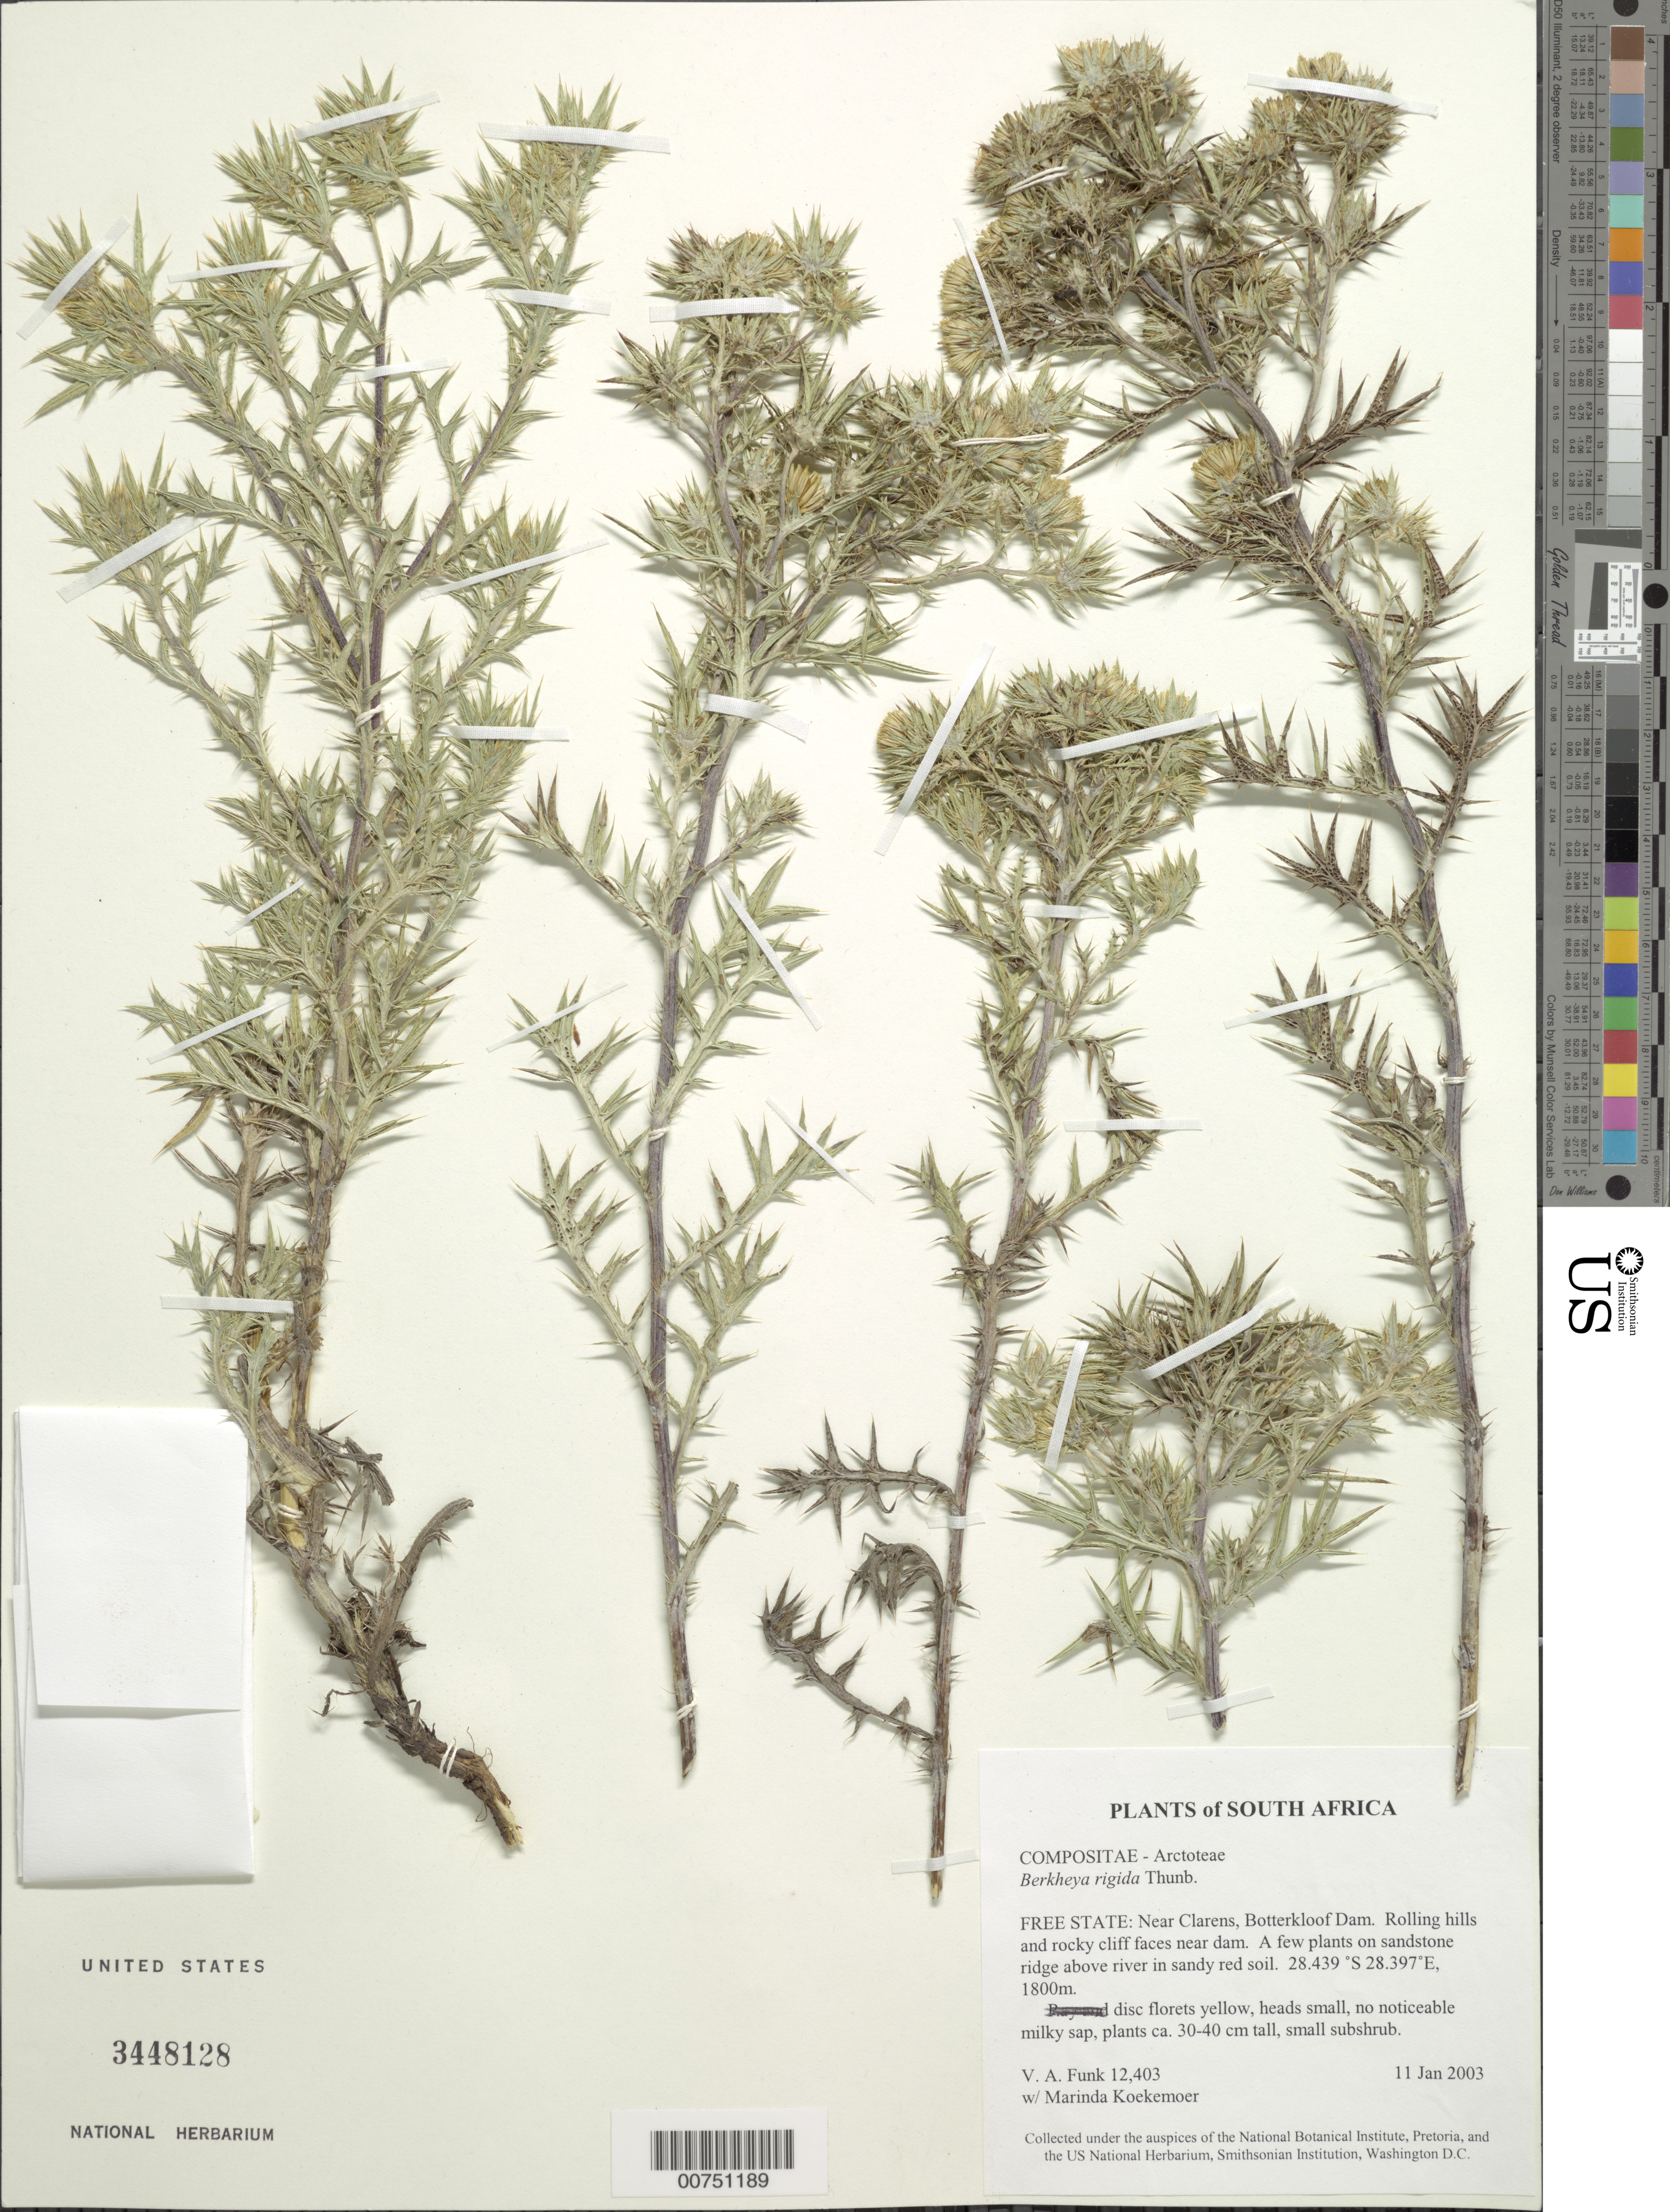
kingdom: Plantae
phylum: Tracheophyta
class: Magnoliopsida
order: Asterales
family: Asteraceae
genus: Berkheya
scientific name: Berkheya rigida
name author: (Thunb.) Bolus & Wolley-Dod ex Adamson & T.M. Salter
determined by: Funk, Vicki A., (BOT), Smithsonian Institution - National Museum of Natural History (UNITED STATES)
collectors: V. Funk & M. Koekemoer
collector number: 12403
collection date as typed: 11 January 2003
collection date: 2003-01-11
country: South Africa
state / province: Free State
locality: Clarens, Botterkloof Dam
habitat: Rolling hills and rocky cliff faces near dam, sandstone ridge above river in sandy red soil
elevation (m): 1800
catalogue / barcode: US 3448128